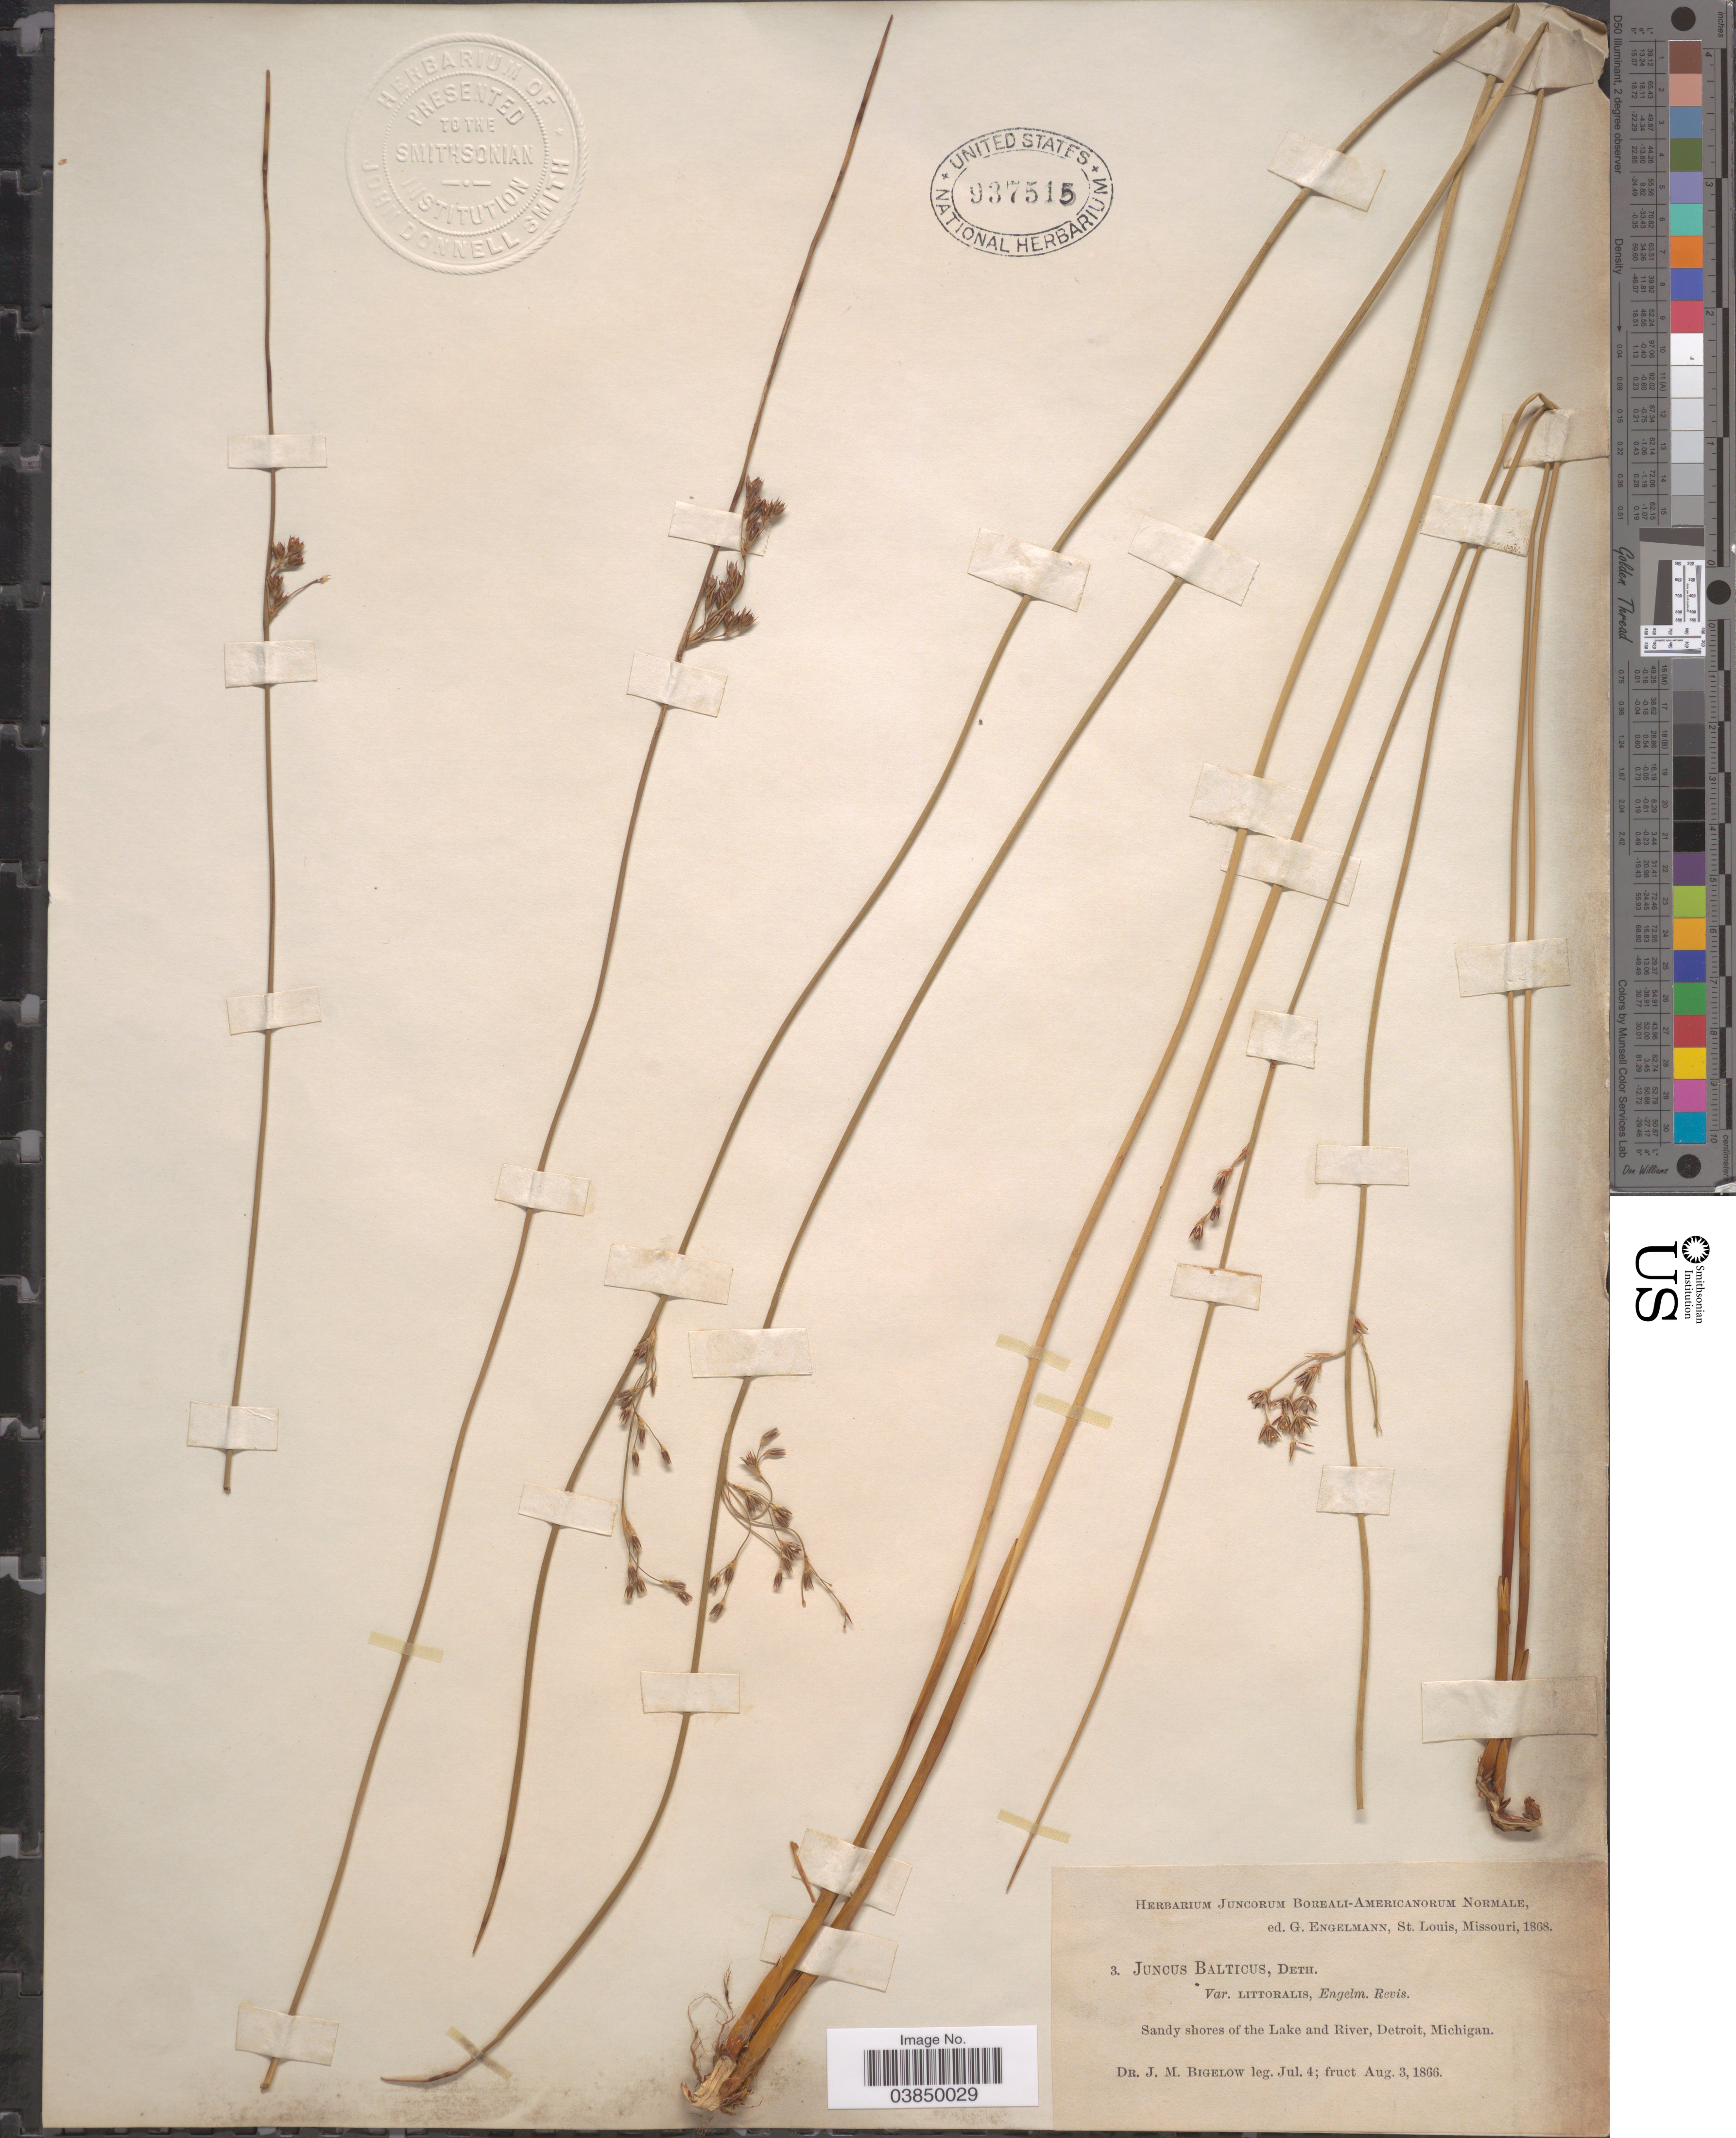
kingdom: Plantae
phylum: Tracheophyta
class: Liliopsida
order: Poales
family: Juncaceae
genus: Juncus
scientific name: Juncus balticus var. littoralis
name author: Engelm.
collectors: J. M. Bigelow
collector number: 3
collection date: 1866-07-04/1866-08-03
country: United States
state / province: Michigan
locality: Sandy shores of the Lake and River, Detroit.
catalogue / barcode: US 937515